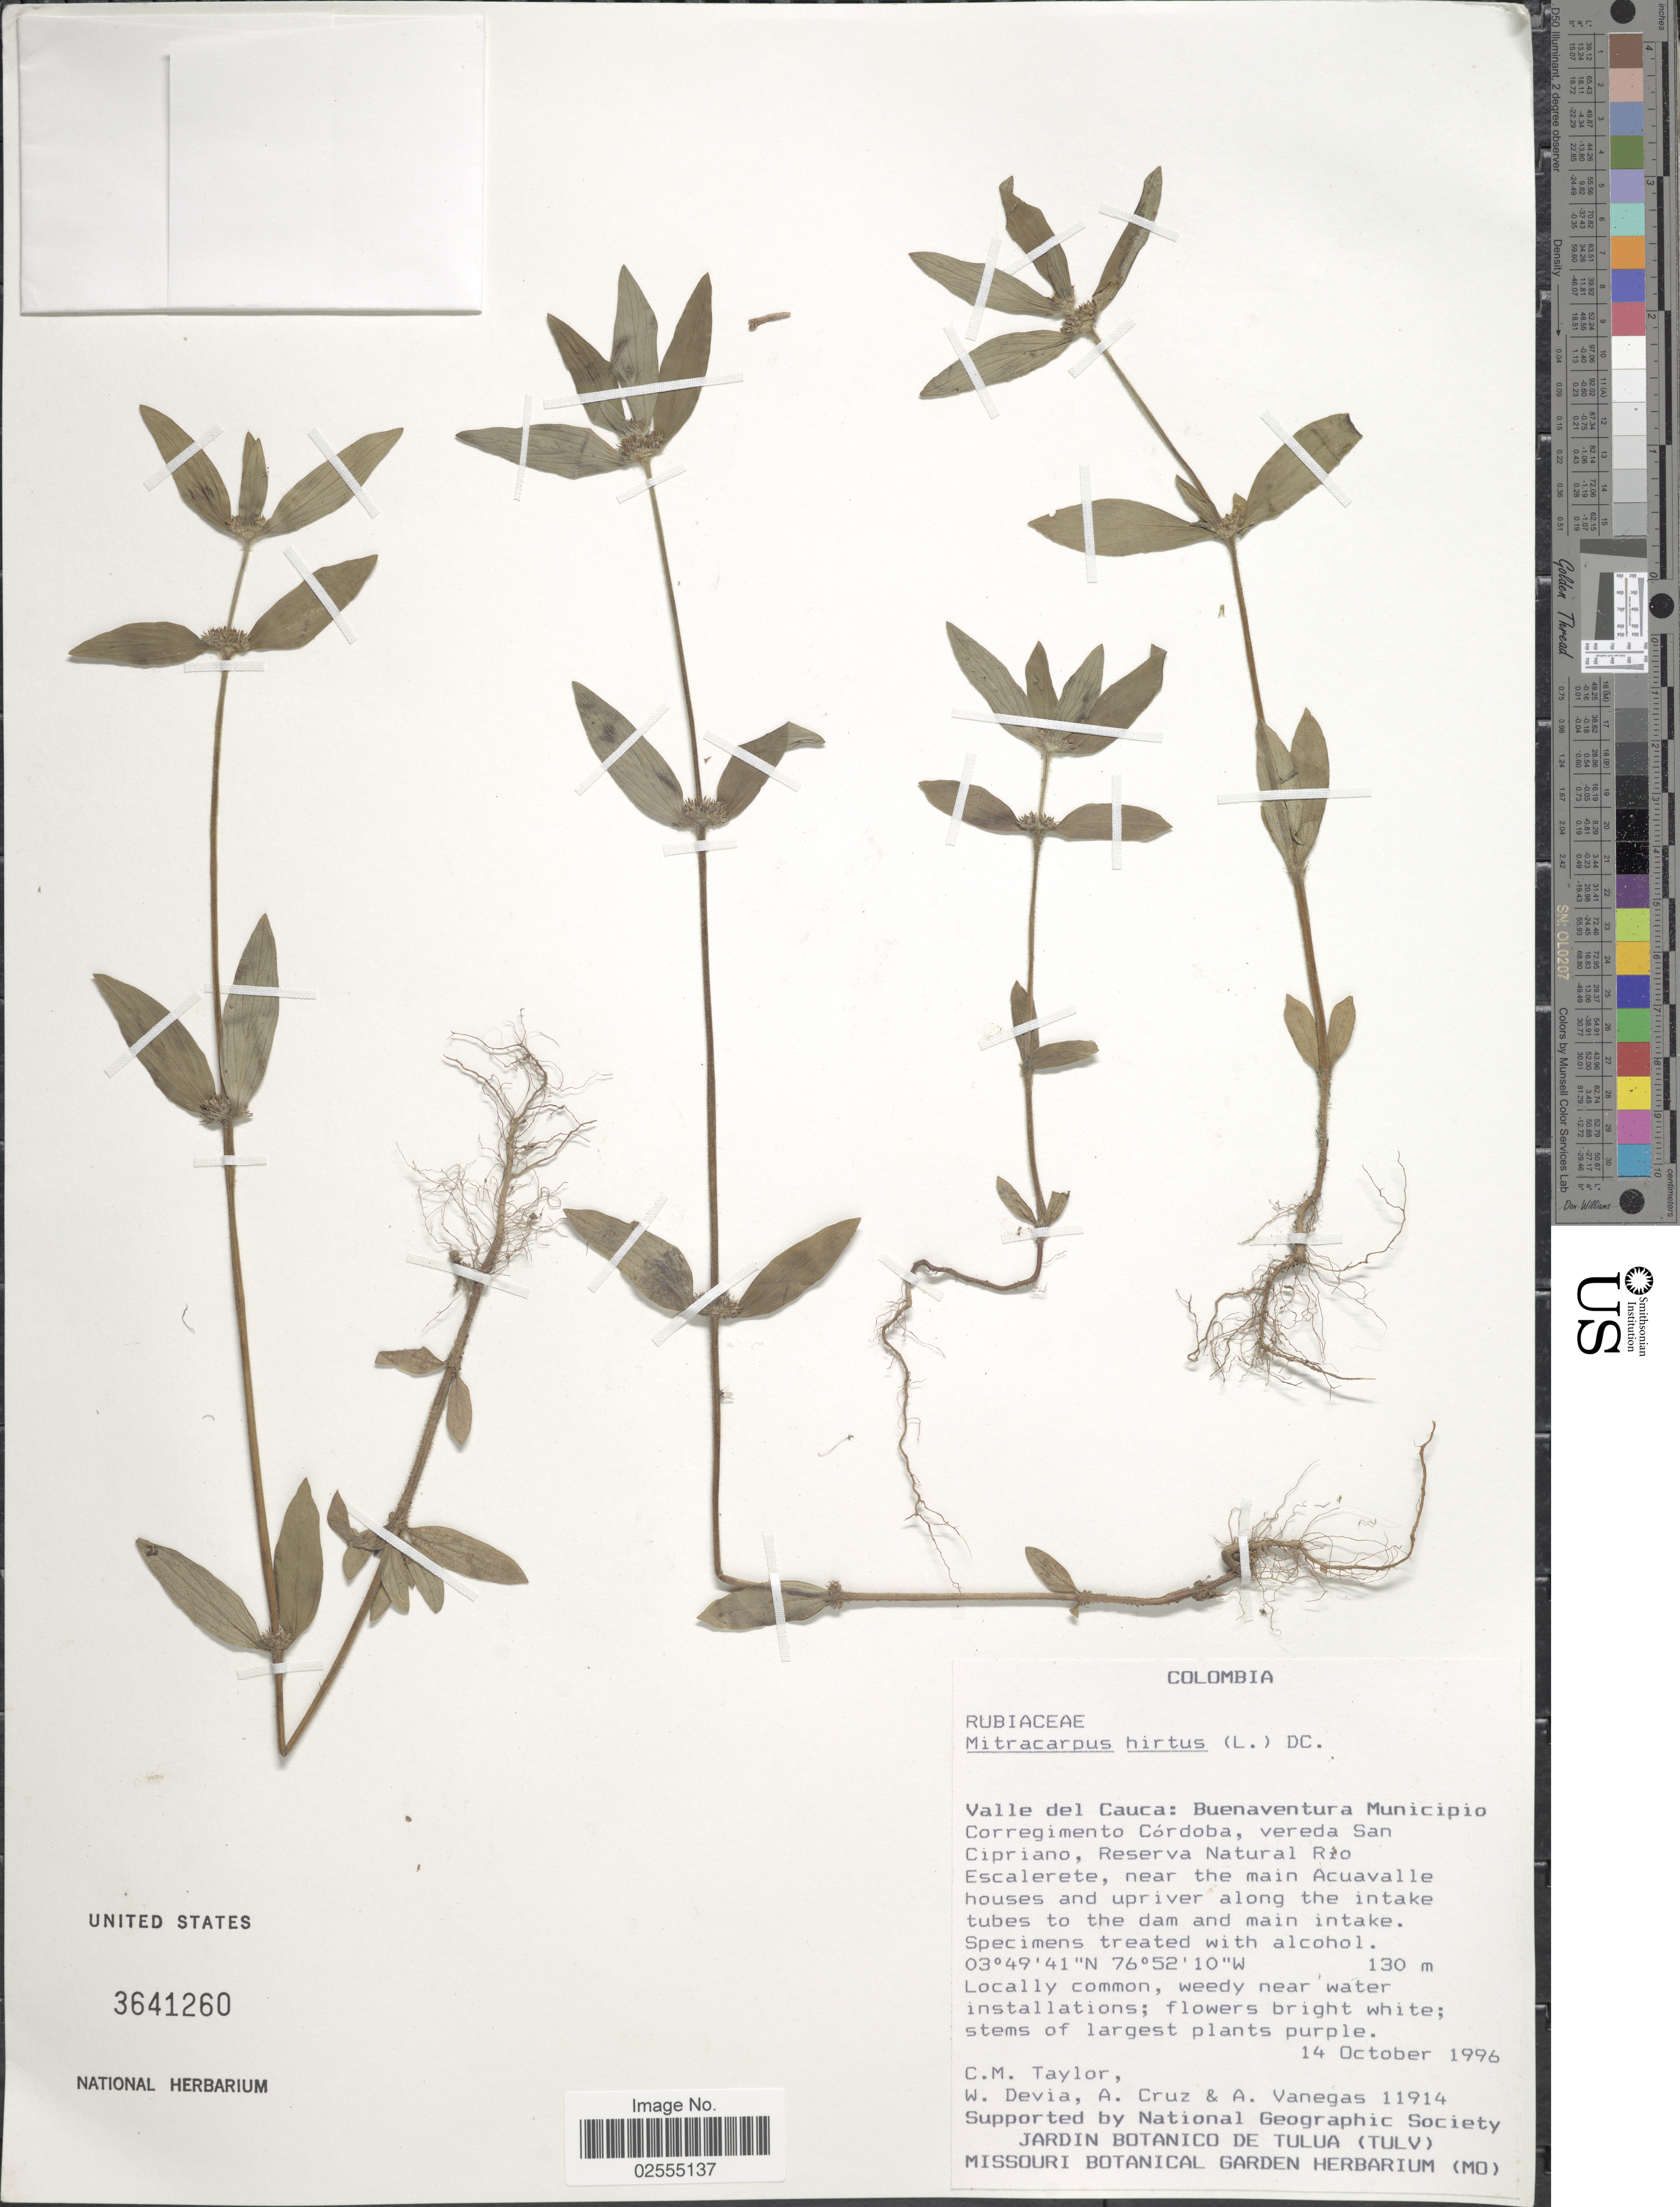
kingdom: Plantae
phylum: Tracheophyta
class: Magnoliopsida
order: Gentianales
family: Rubiaceae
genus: Mitracarpus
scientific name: Mitracarpus hirtus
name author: (L.) DC.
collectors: C. M. Taylor, W. Devia, A. Cruz & A. Vanegas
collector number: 11914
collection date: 1996-10-14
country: Colombia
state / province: Valle del Cauca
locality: Valle del Cauca: Buenaventura Municipio Corregimento Cordoba, vereda San Cipriano, Reserva Natural Rio Escalerete, near the main Acuavalle houses and upriver along the intake tubes to the dam and main intake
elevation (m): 130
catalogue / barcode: US 3641260